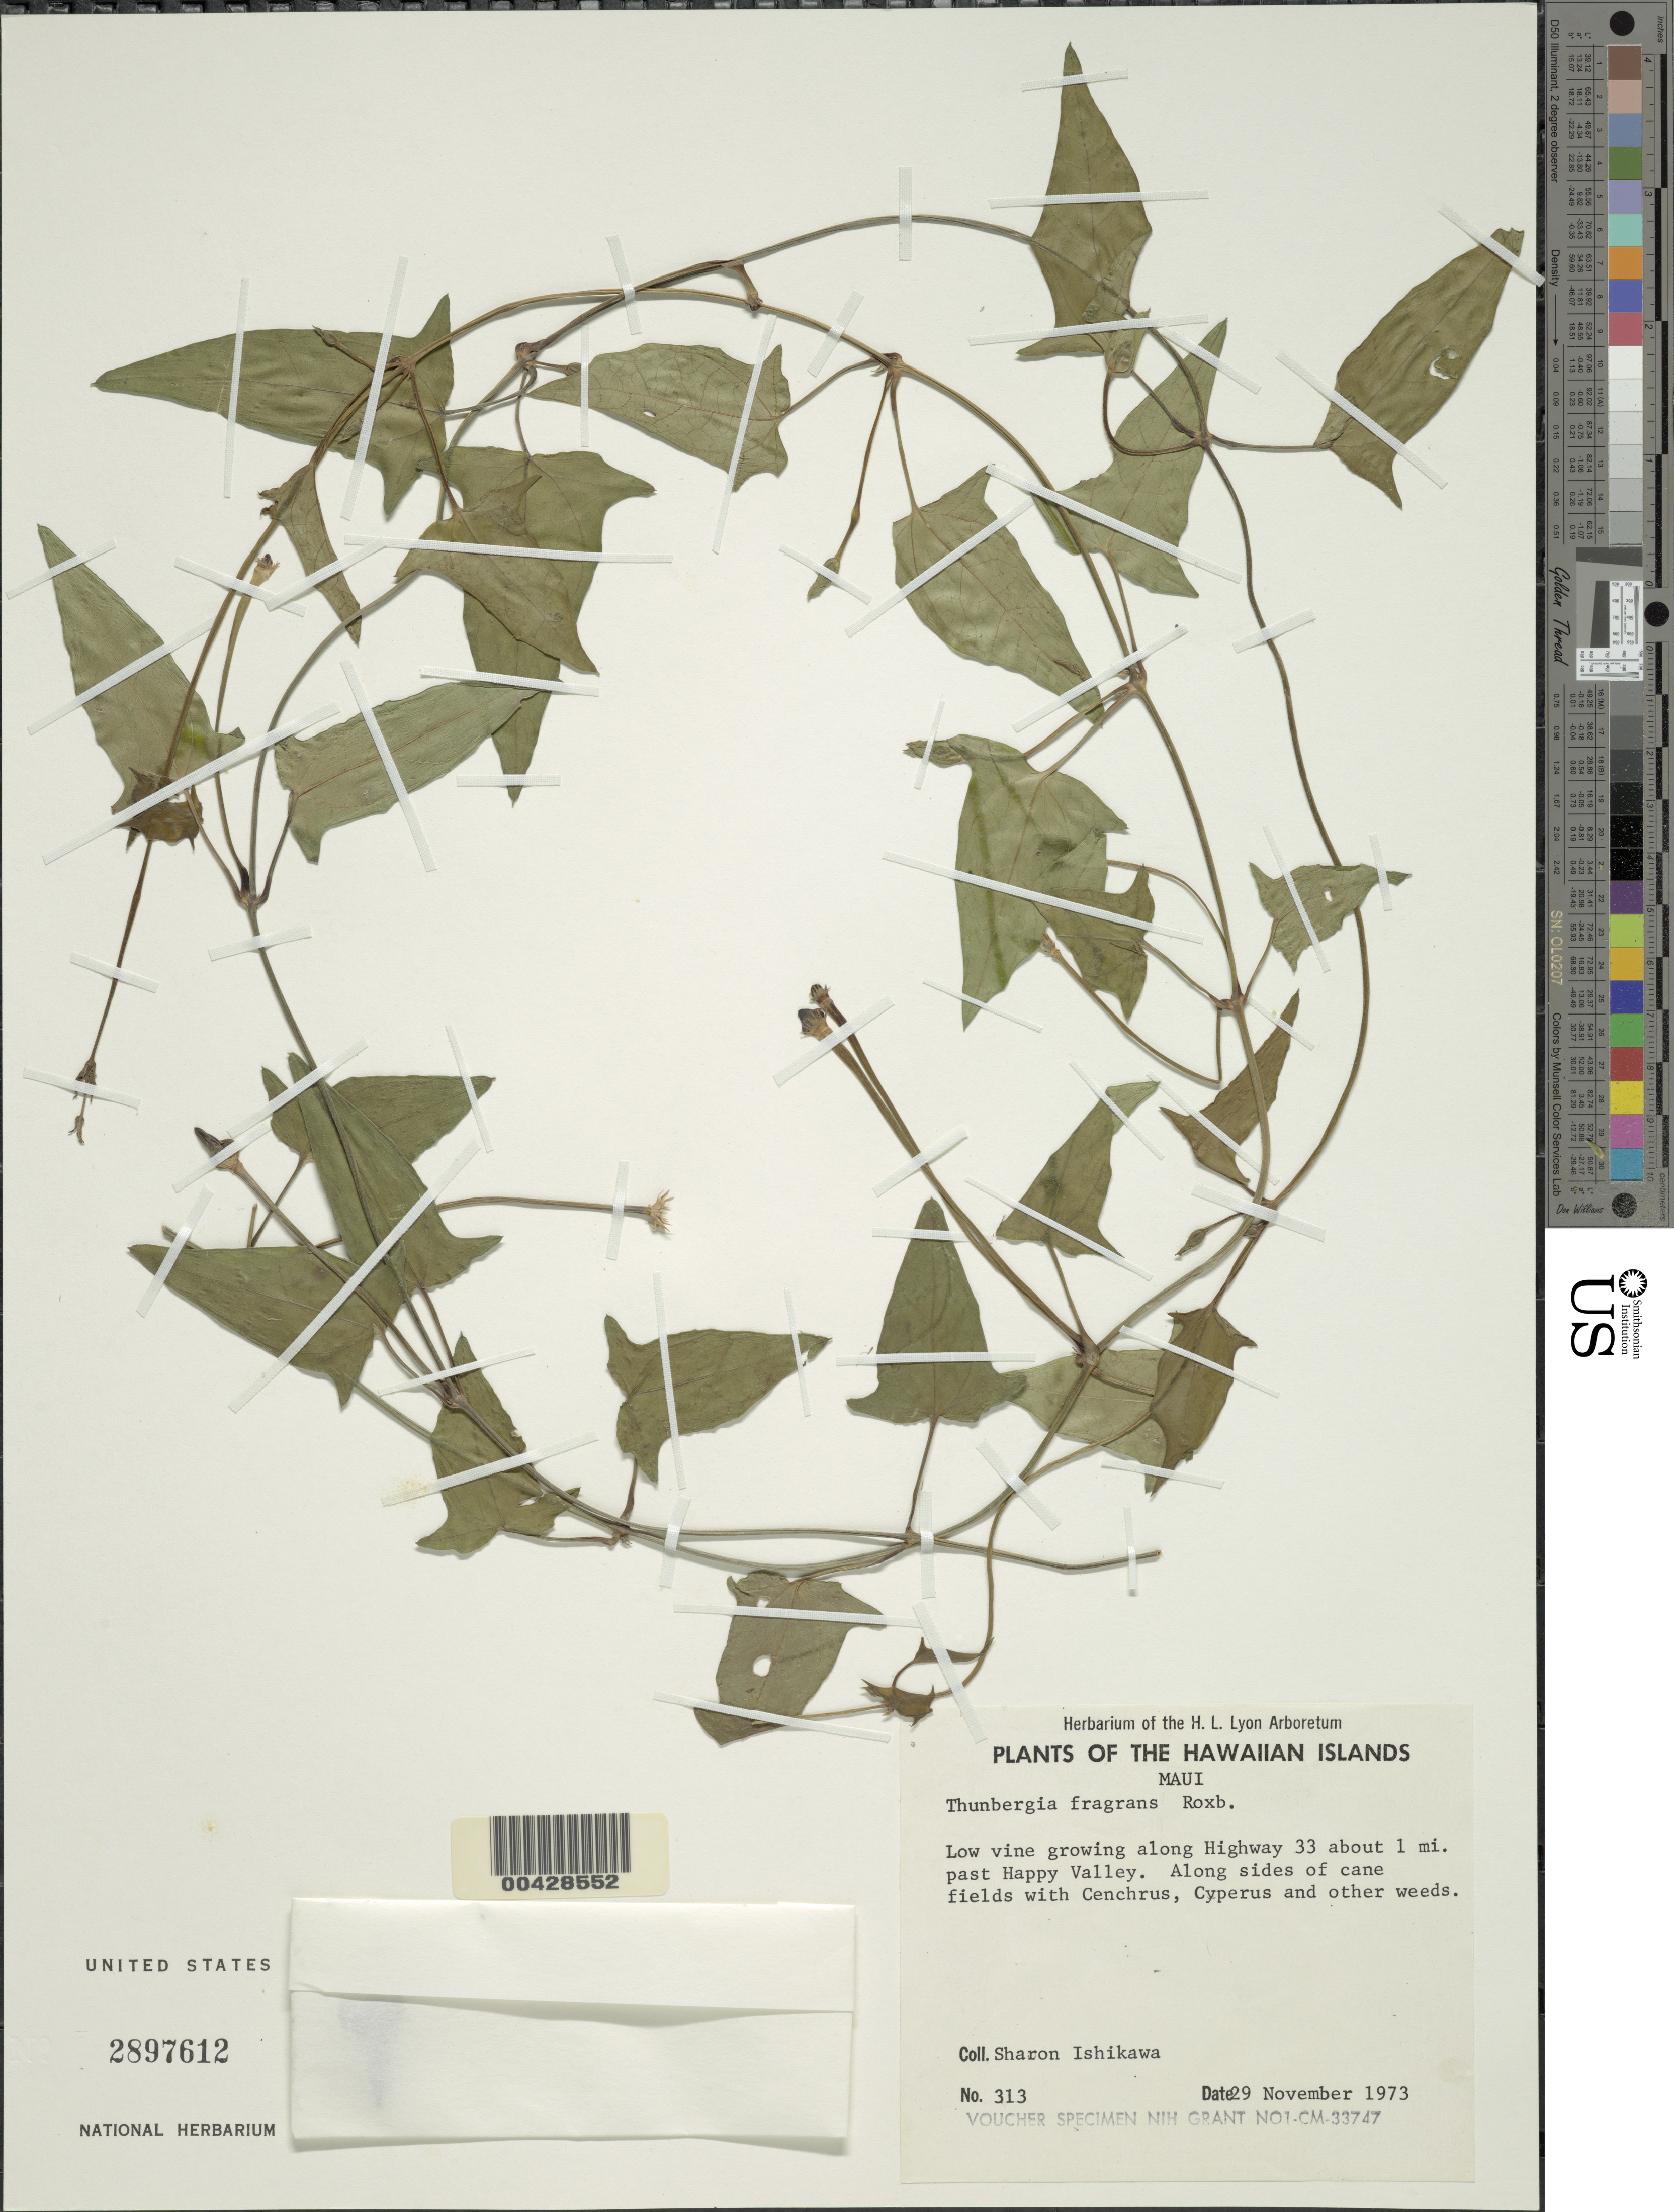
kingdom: Plantae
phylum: Tracheophyta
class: Magnoliopsida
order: Lamiales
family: Acanthaceae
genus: Thunbergia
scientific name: Thunbergia fragrans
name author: Roxb.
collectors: S. S. Ishikawa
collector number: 313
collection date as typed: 29 Nov 1973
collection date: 1973-11-29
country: United States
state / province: Hawaii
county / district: Maui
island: Maui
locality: Along Highway 33 about 1 mi past Happy Valley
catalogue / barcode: US 2897612